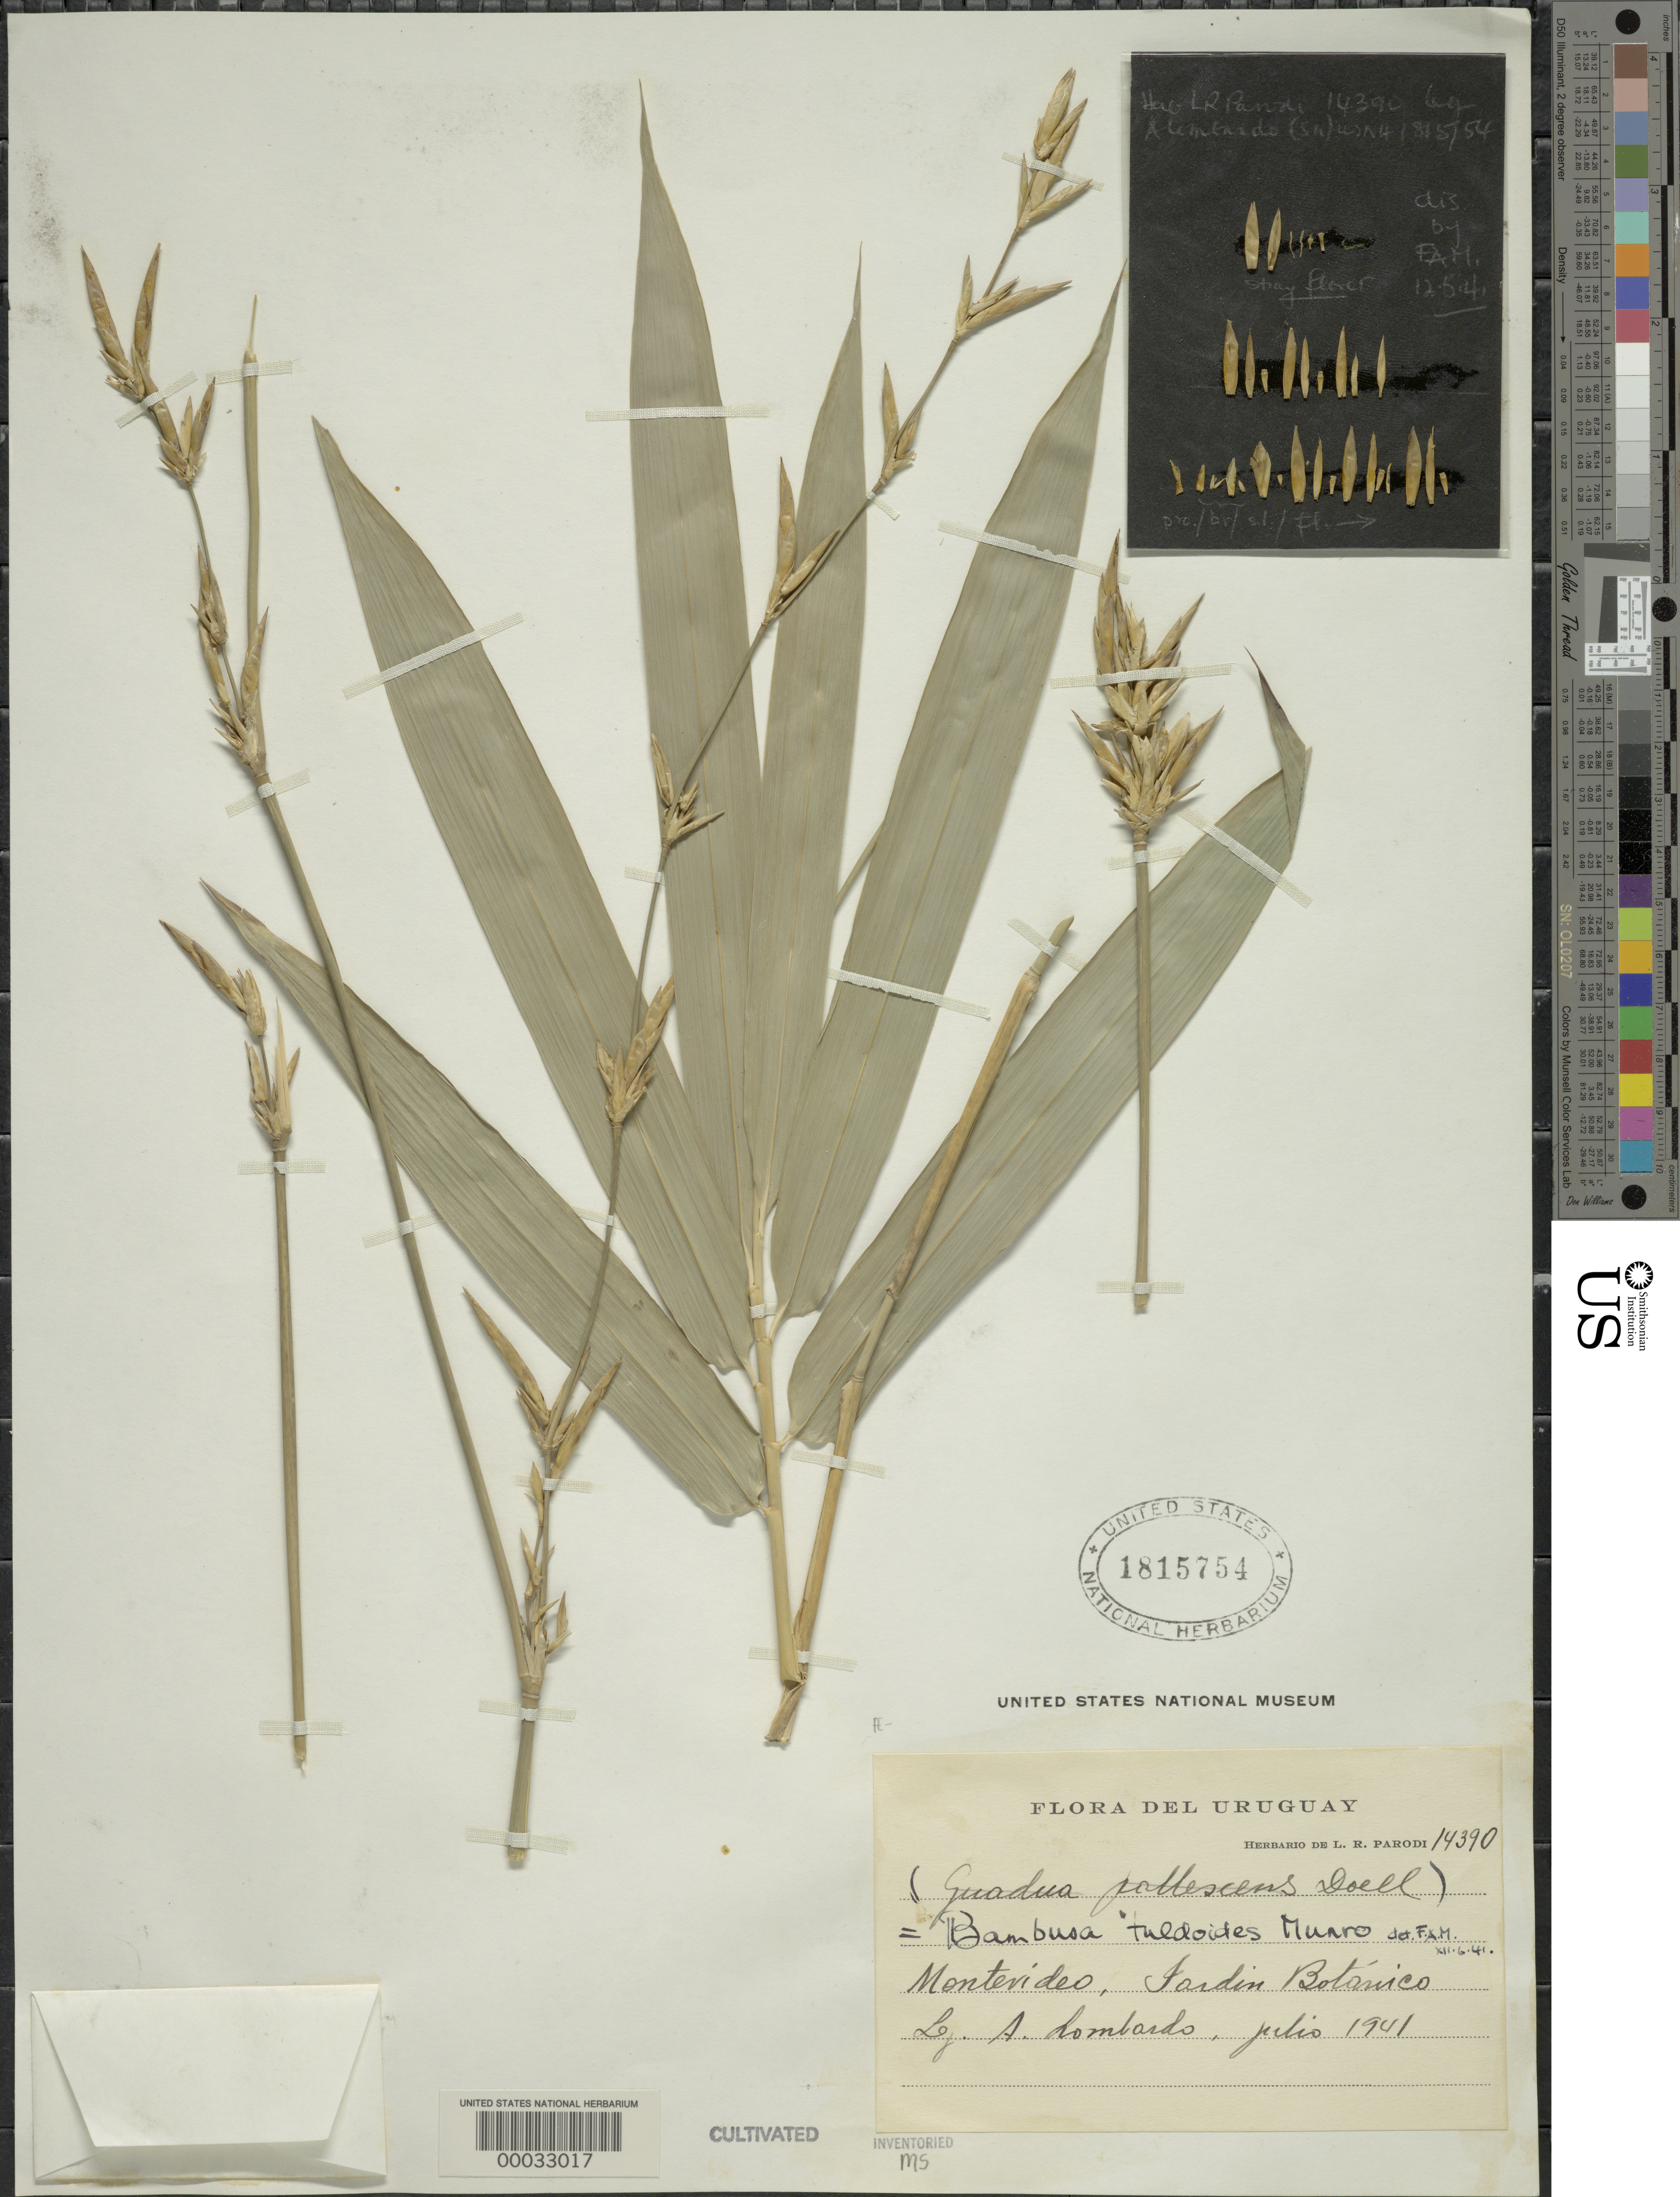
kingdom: Plantae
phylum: Tracheophyta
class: Liliopsida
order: Poales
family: Poaceae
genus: Bambusa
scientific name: Bambusa tuldoides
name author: Munro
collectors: A. Lombardo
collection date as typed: Jul 1941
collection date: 1941-07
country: Uruguay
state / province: Montevideo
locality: Jardin botanico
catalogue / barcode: US 1815754